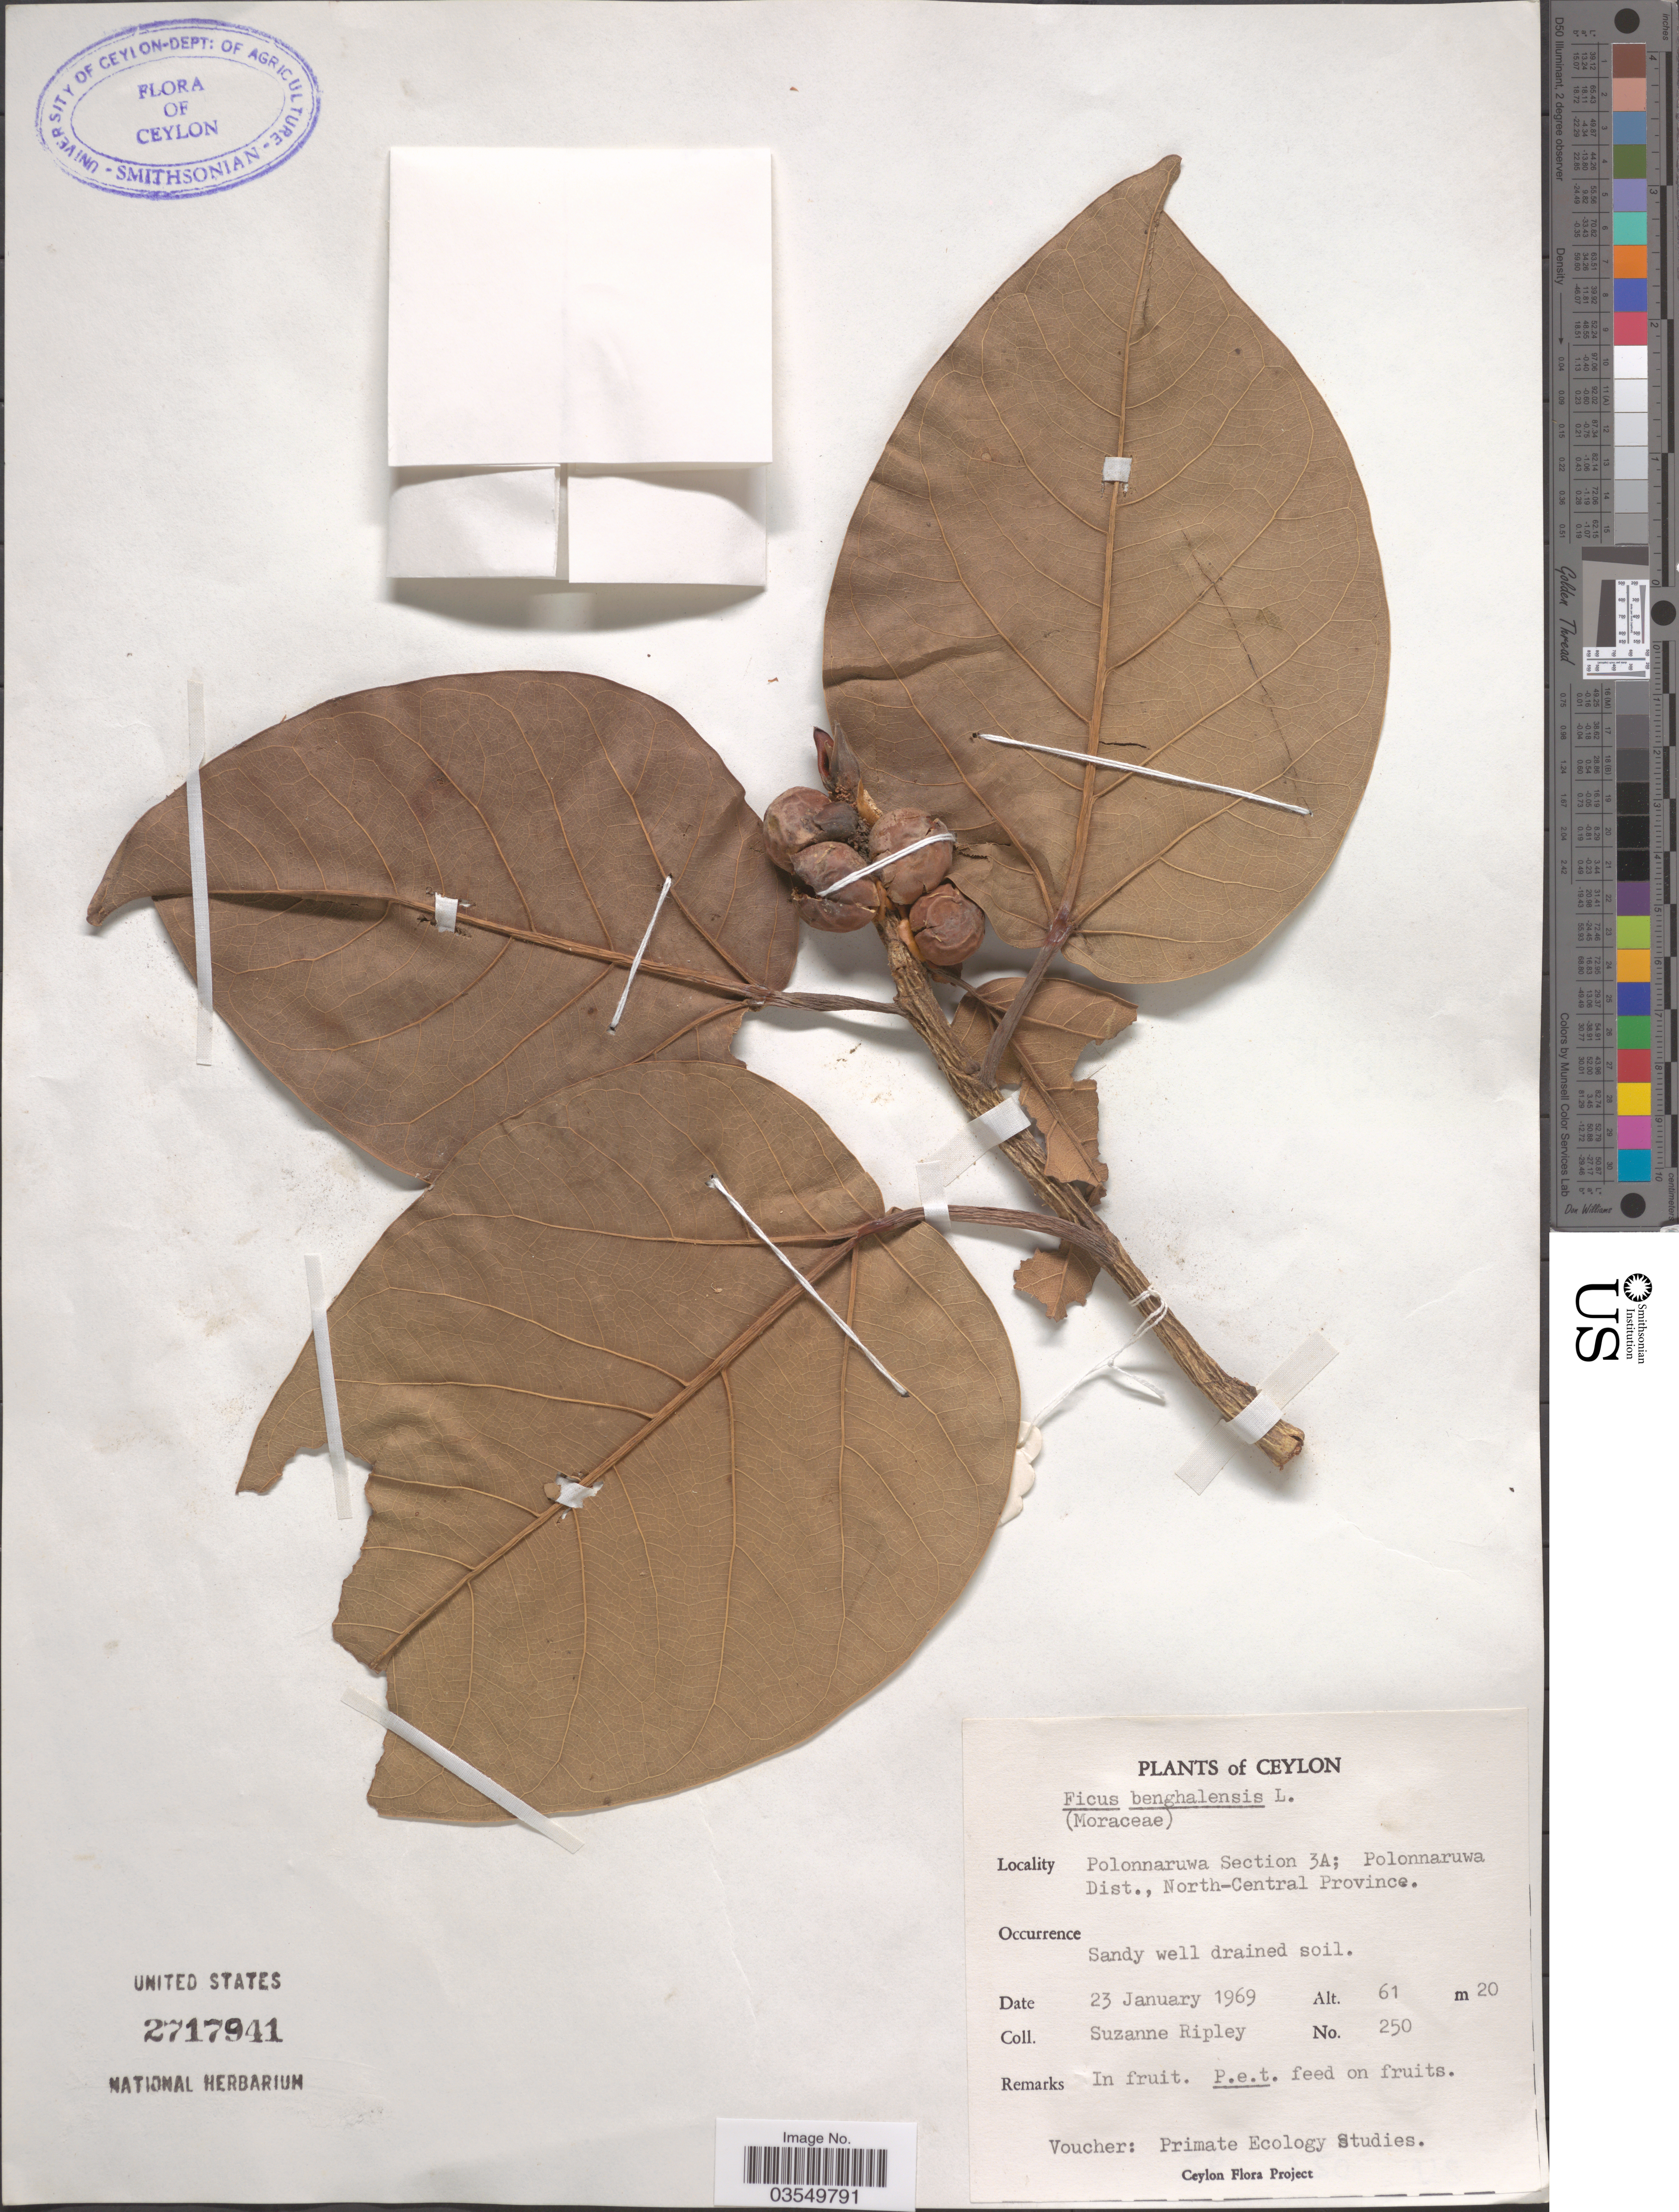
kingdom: Plantae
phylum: Tracheophyta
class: Magnoliopsida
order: Rosales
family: Moraceae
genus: Ficus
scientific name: Ficus benghalensis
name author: L.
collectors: S. Ripley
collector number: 250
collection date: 1969-01-23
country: Sri Lanka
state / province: North Central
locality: Ceylon. Polonnaruwa Section 3A; Polonnaruwa Dist.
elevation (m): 61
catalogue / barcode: US 2717941